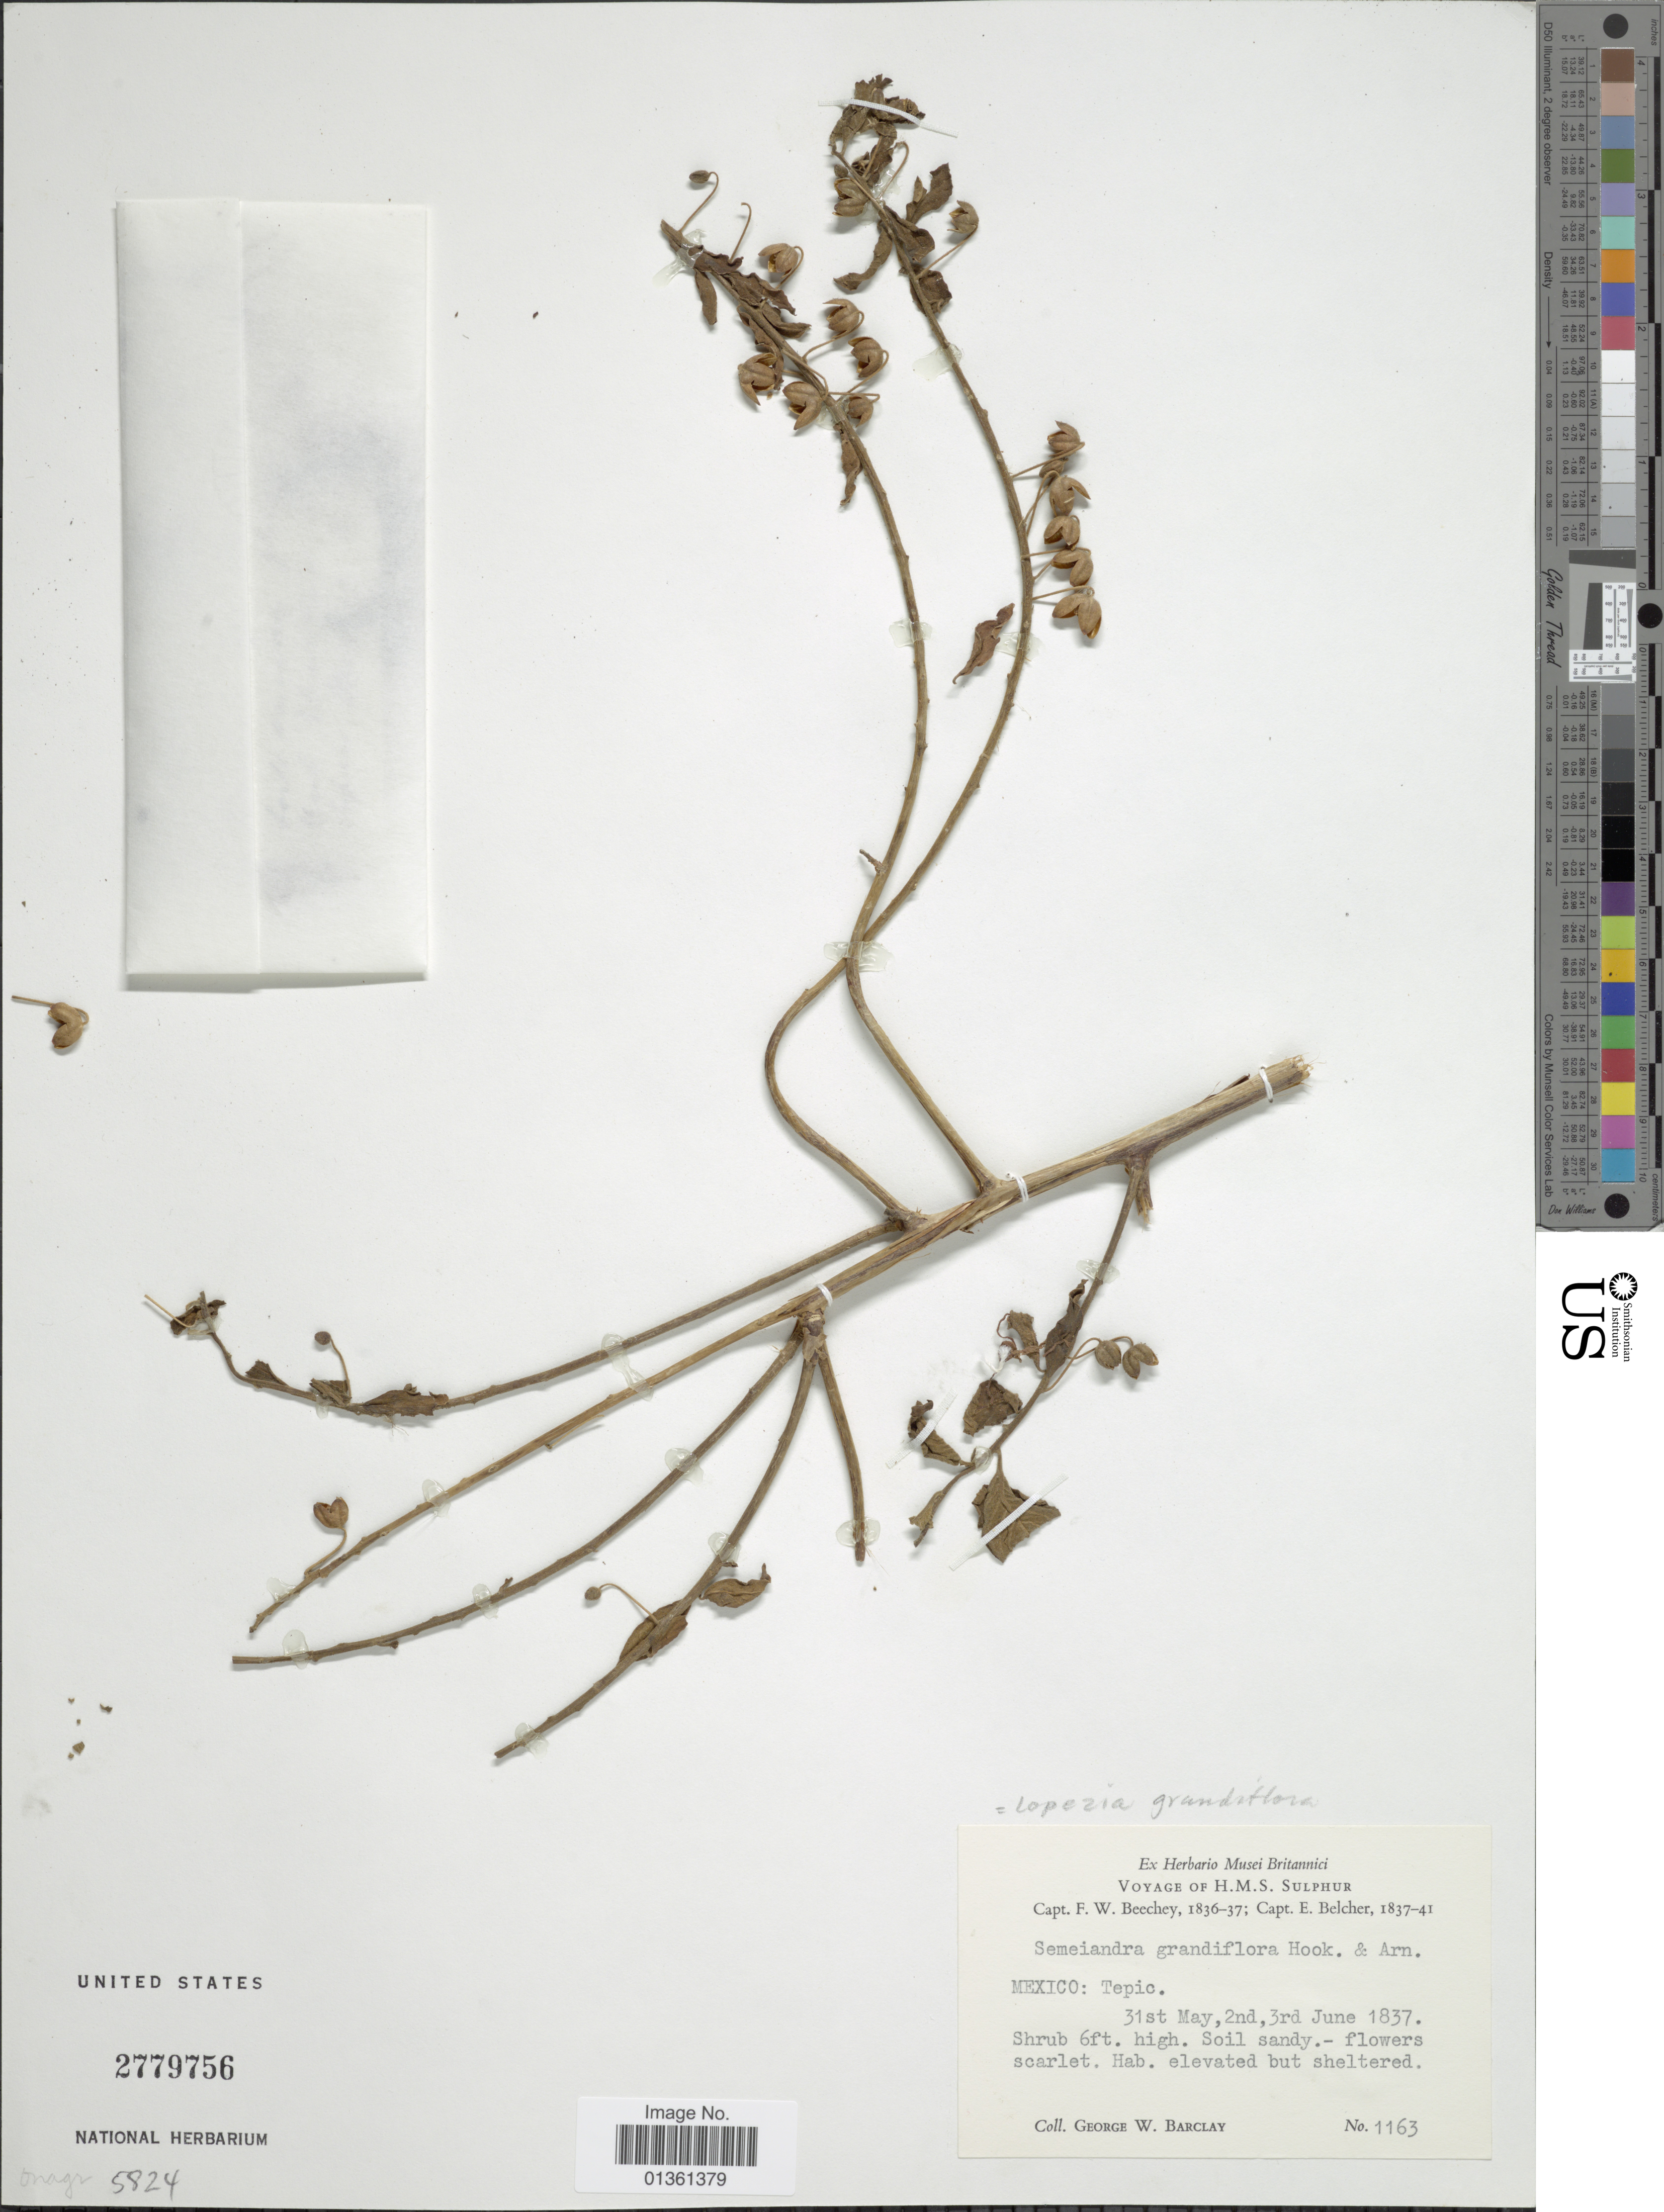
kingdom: Plantae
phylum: Tracheophyta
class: Magnoliopsida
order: Myrtales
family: Onagraceae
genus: Lopezia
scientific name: Lopezia semeiandra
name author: Plitmann et al.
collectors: G. W. Barclay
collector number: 1163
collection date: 1837-05-31/1837-06-03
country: Mexico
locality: Tepic.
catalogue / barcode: US 2779756